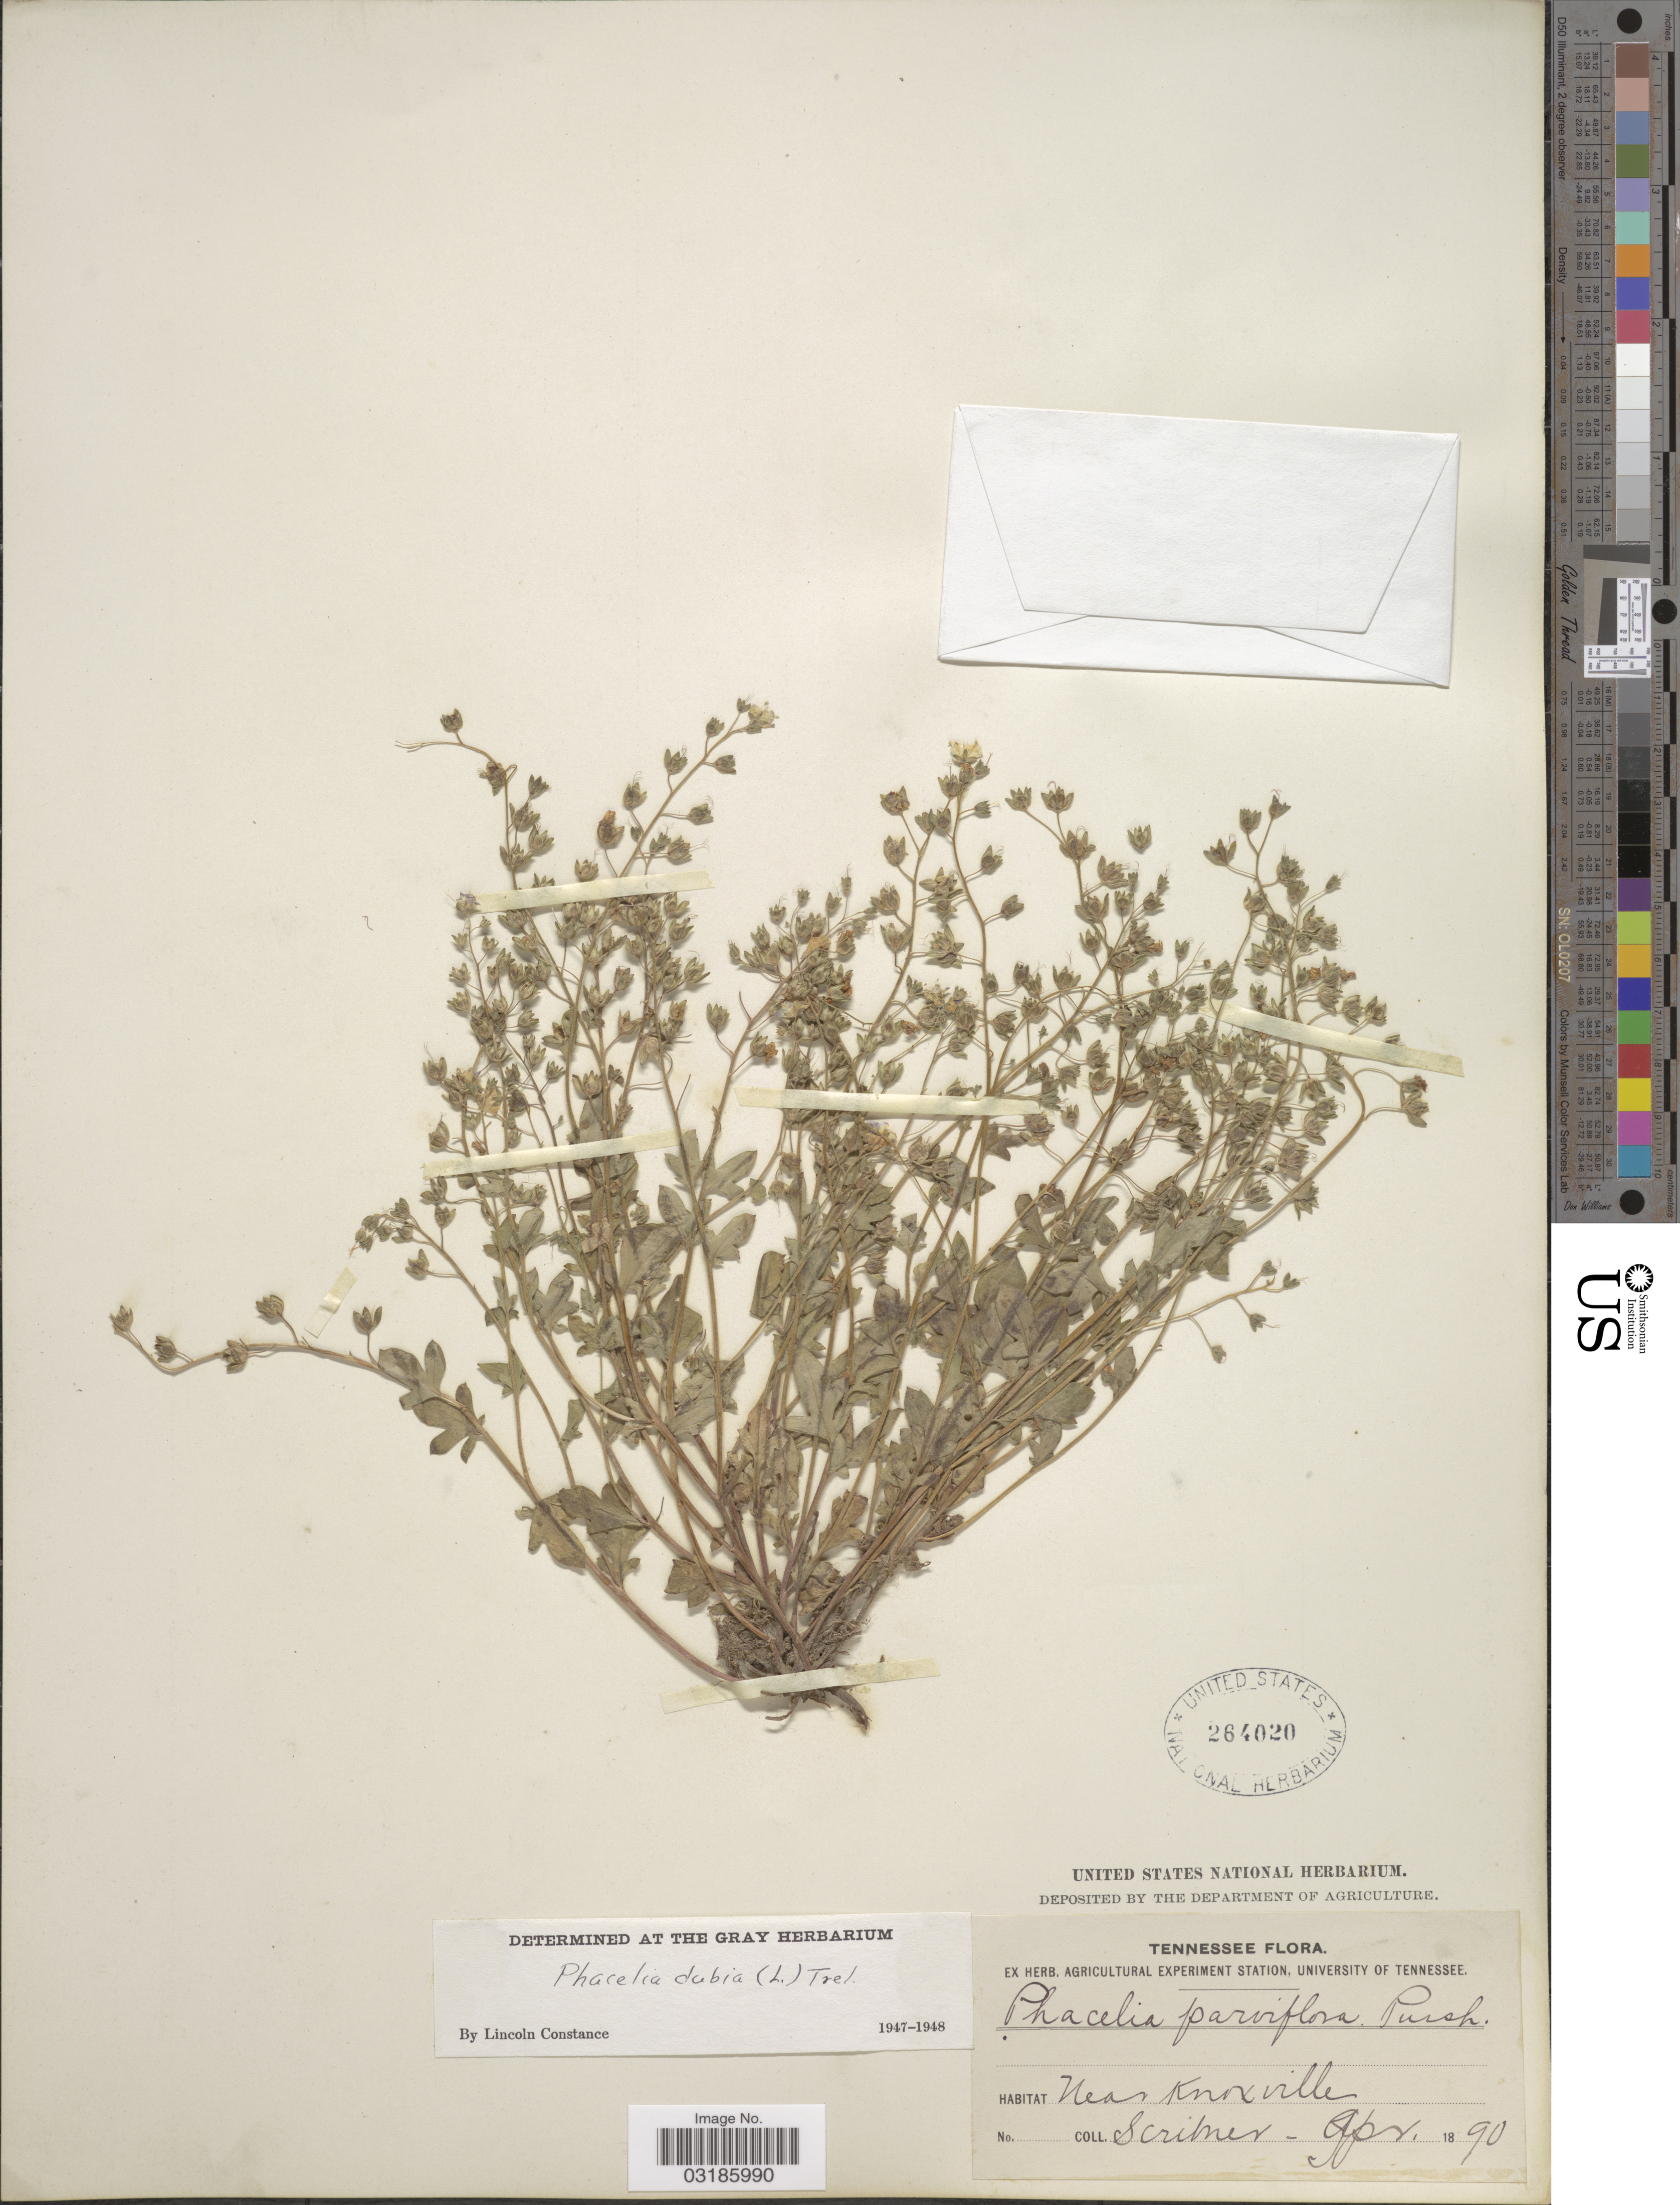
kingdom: Plantae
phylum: Tracheophyta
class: Magnoliopsida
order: Boraginales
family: Hydrophyllaceae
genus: Phacelia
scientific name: Phacelia dubia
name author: (L.) Trel.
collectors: Scribner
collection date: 1890-04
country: United States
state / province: Tennessee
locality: Near Knoxville.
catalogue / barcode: US 264020